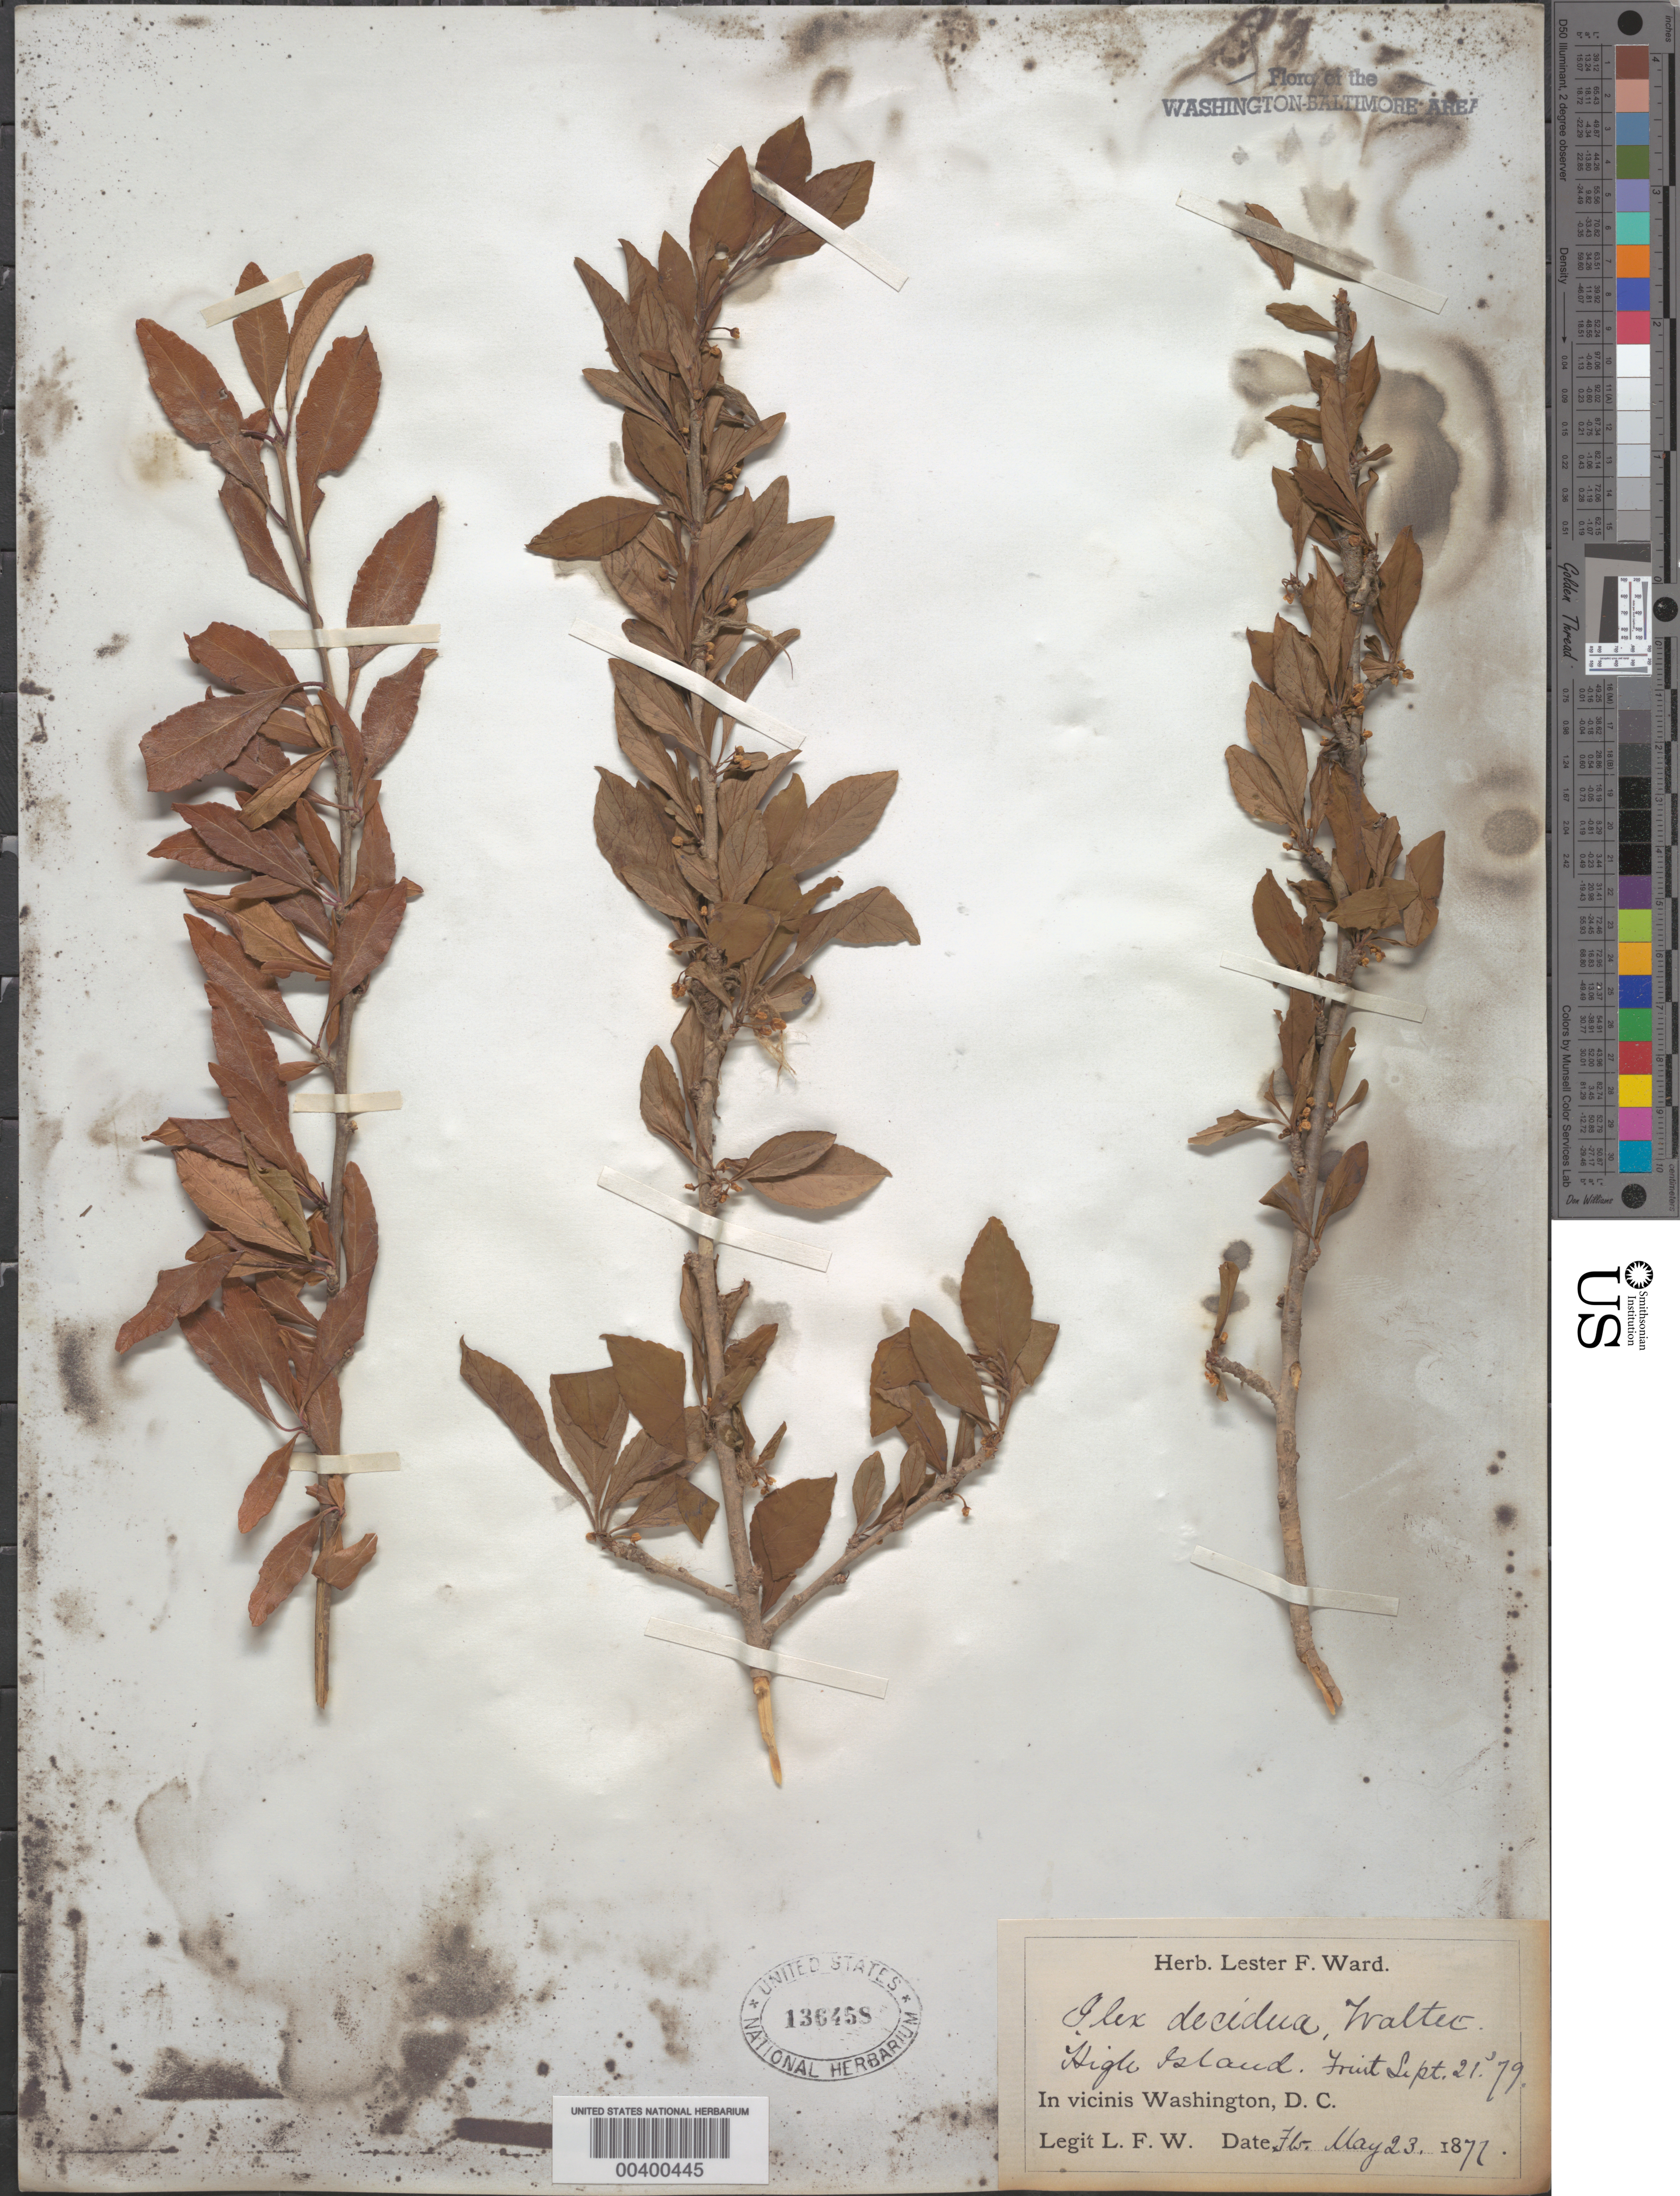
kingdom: Plantae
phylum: Tracheophyta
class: Magnoliopsida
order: Aquifoliales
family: Aquifoliaceae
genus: Ilex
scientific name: Ilex decidua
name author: Walter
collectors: L. F. Ward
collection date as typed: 23 May 1877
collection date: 1877-05-23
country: United States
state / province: Maryland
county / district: Montgomery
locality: High Island C. & O. Canal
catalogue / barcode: US 136458